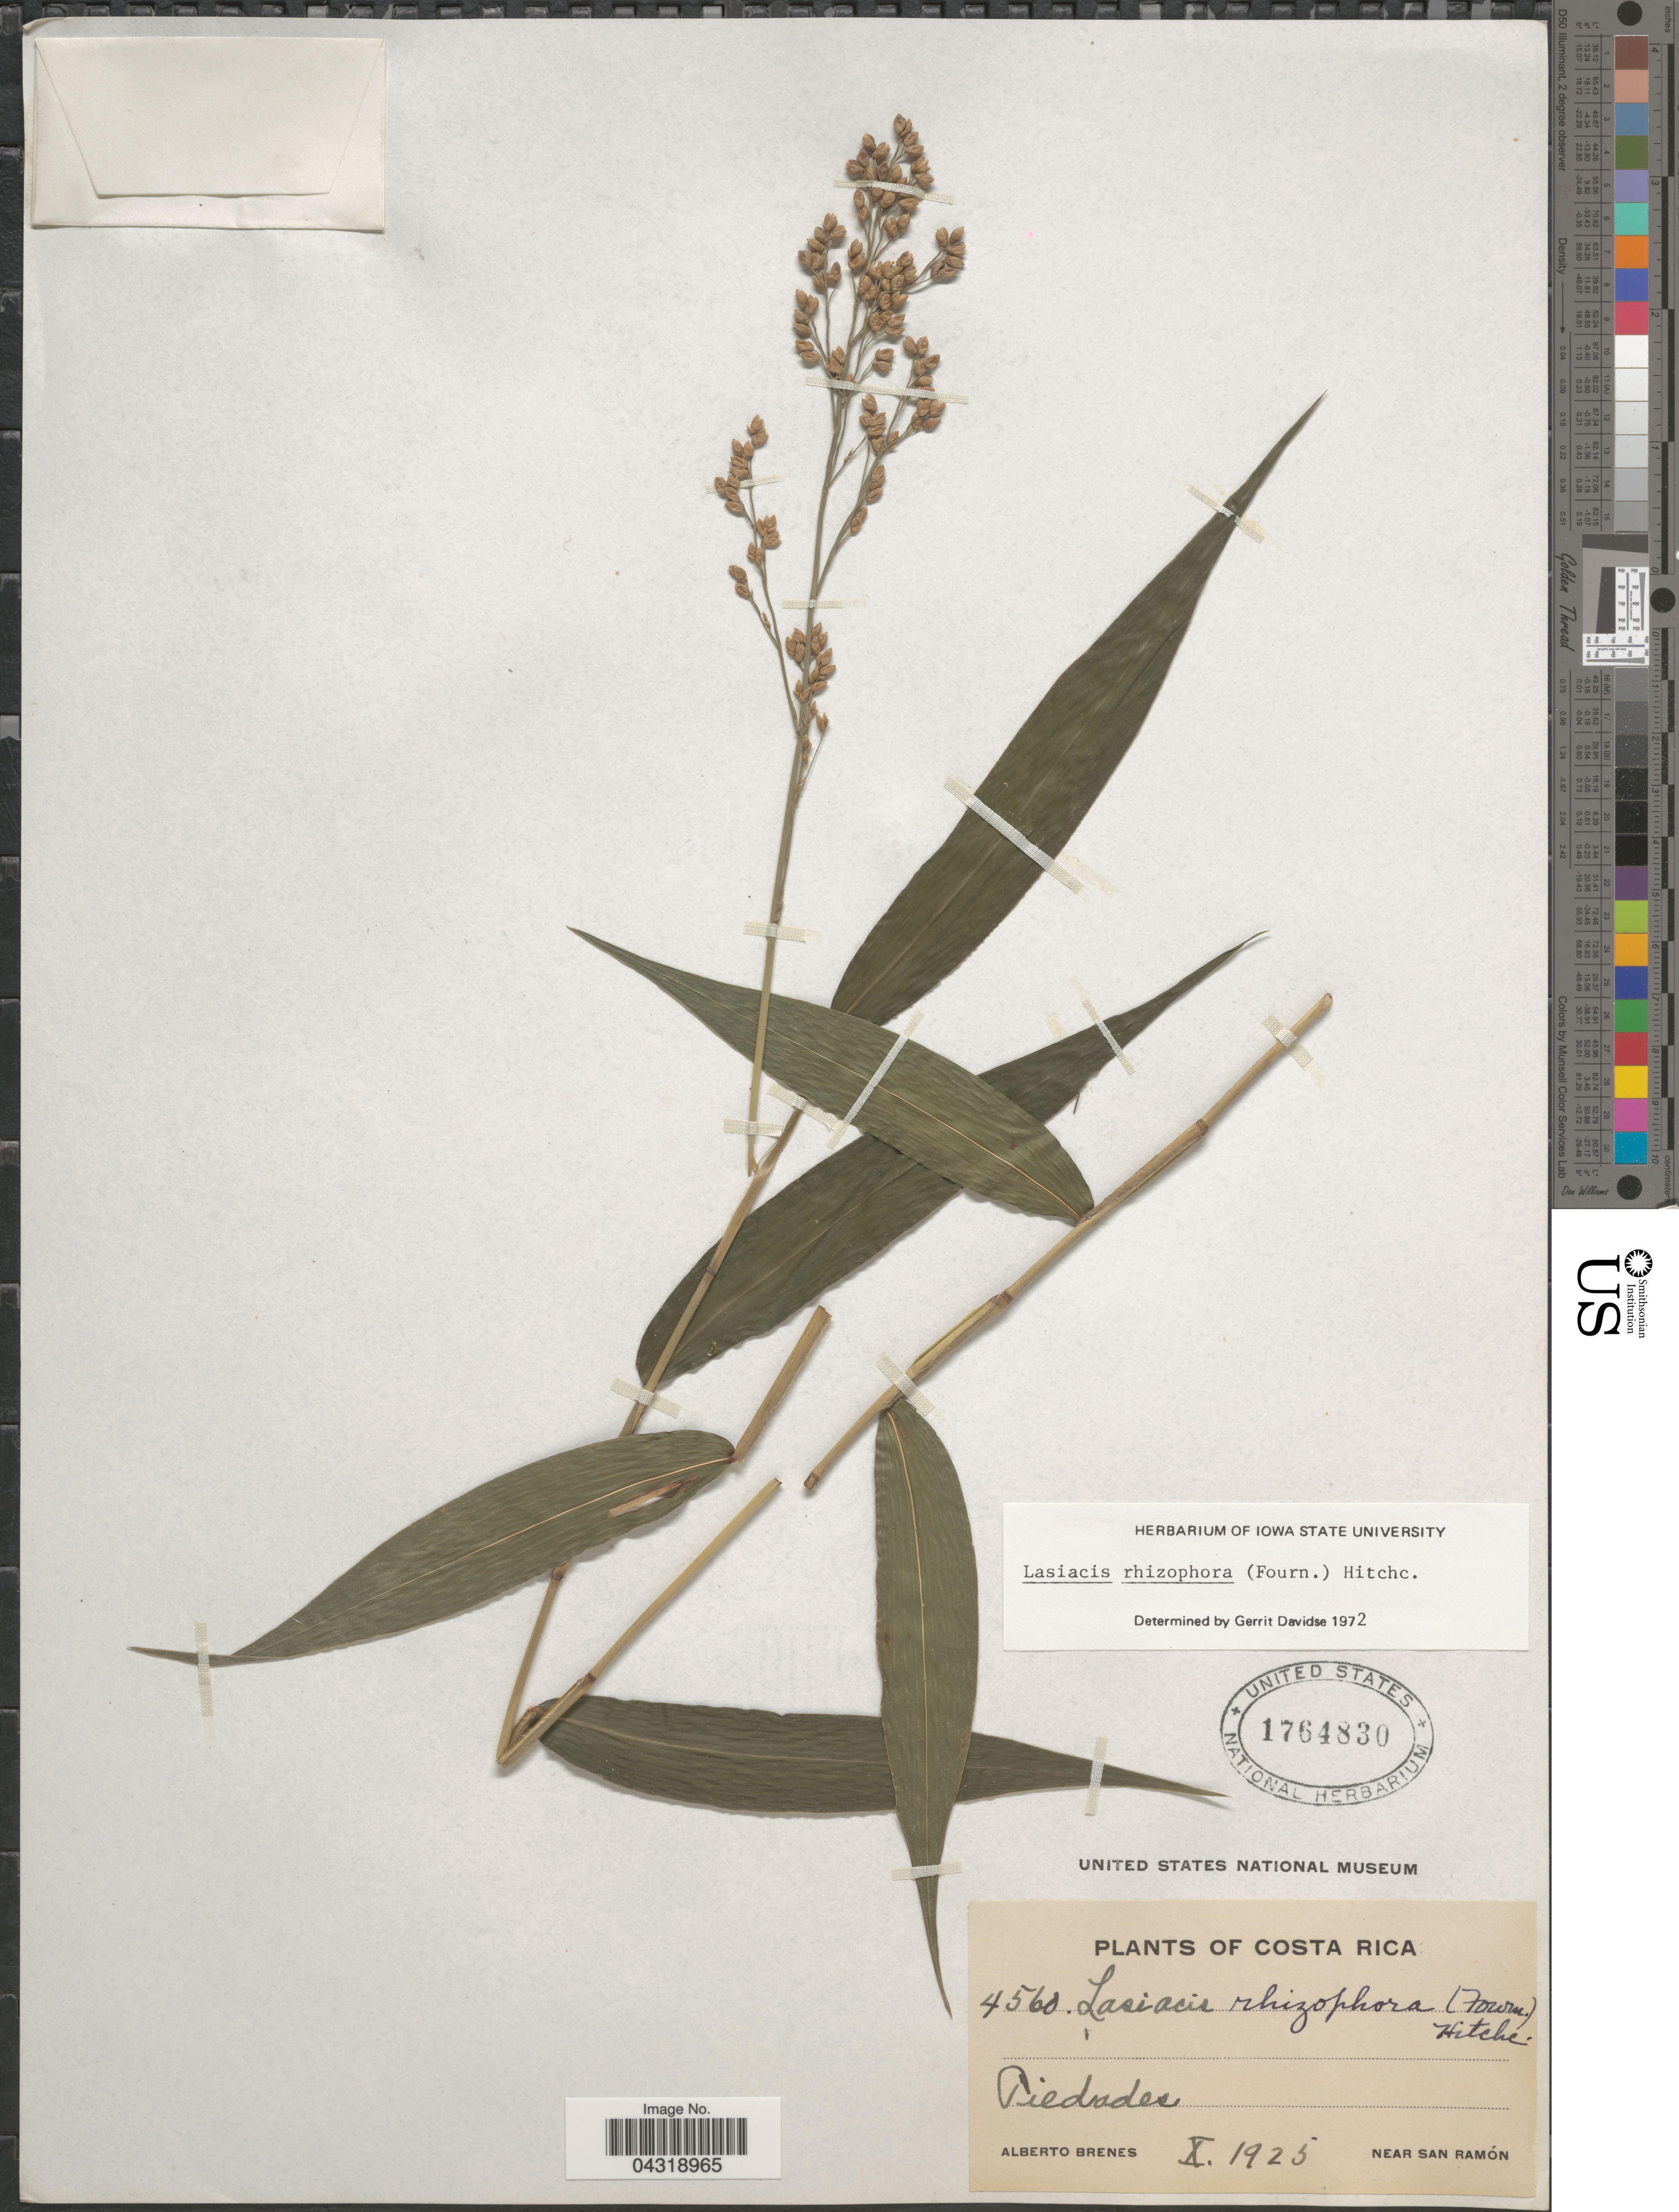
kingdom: Plantae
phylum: Tracheophyta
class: Liliopsida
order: Poales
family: Poaceae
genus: Lasiacis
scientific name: Lasiacis rhizophora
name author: (E. Fourn.) Hitchc.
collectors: A. Brenes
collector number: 4560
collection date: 1925-10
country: Costa Rica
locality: Piedades. Near San Ramón.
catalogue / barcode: US 1764830